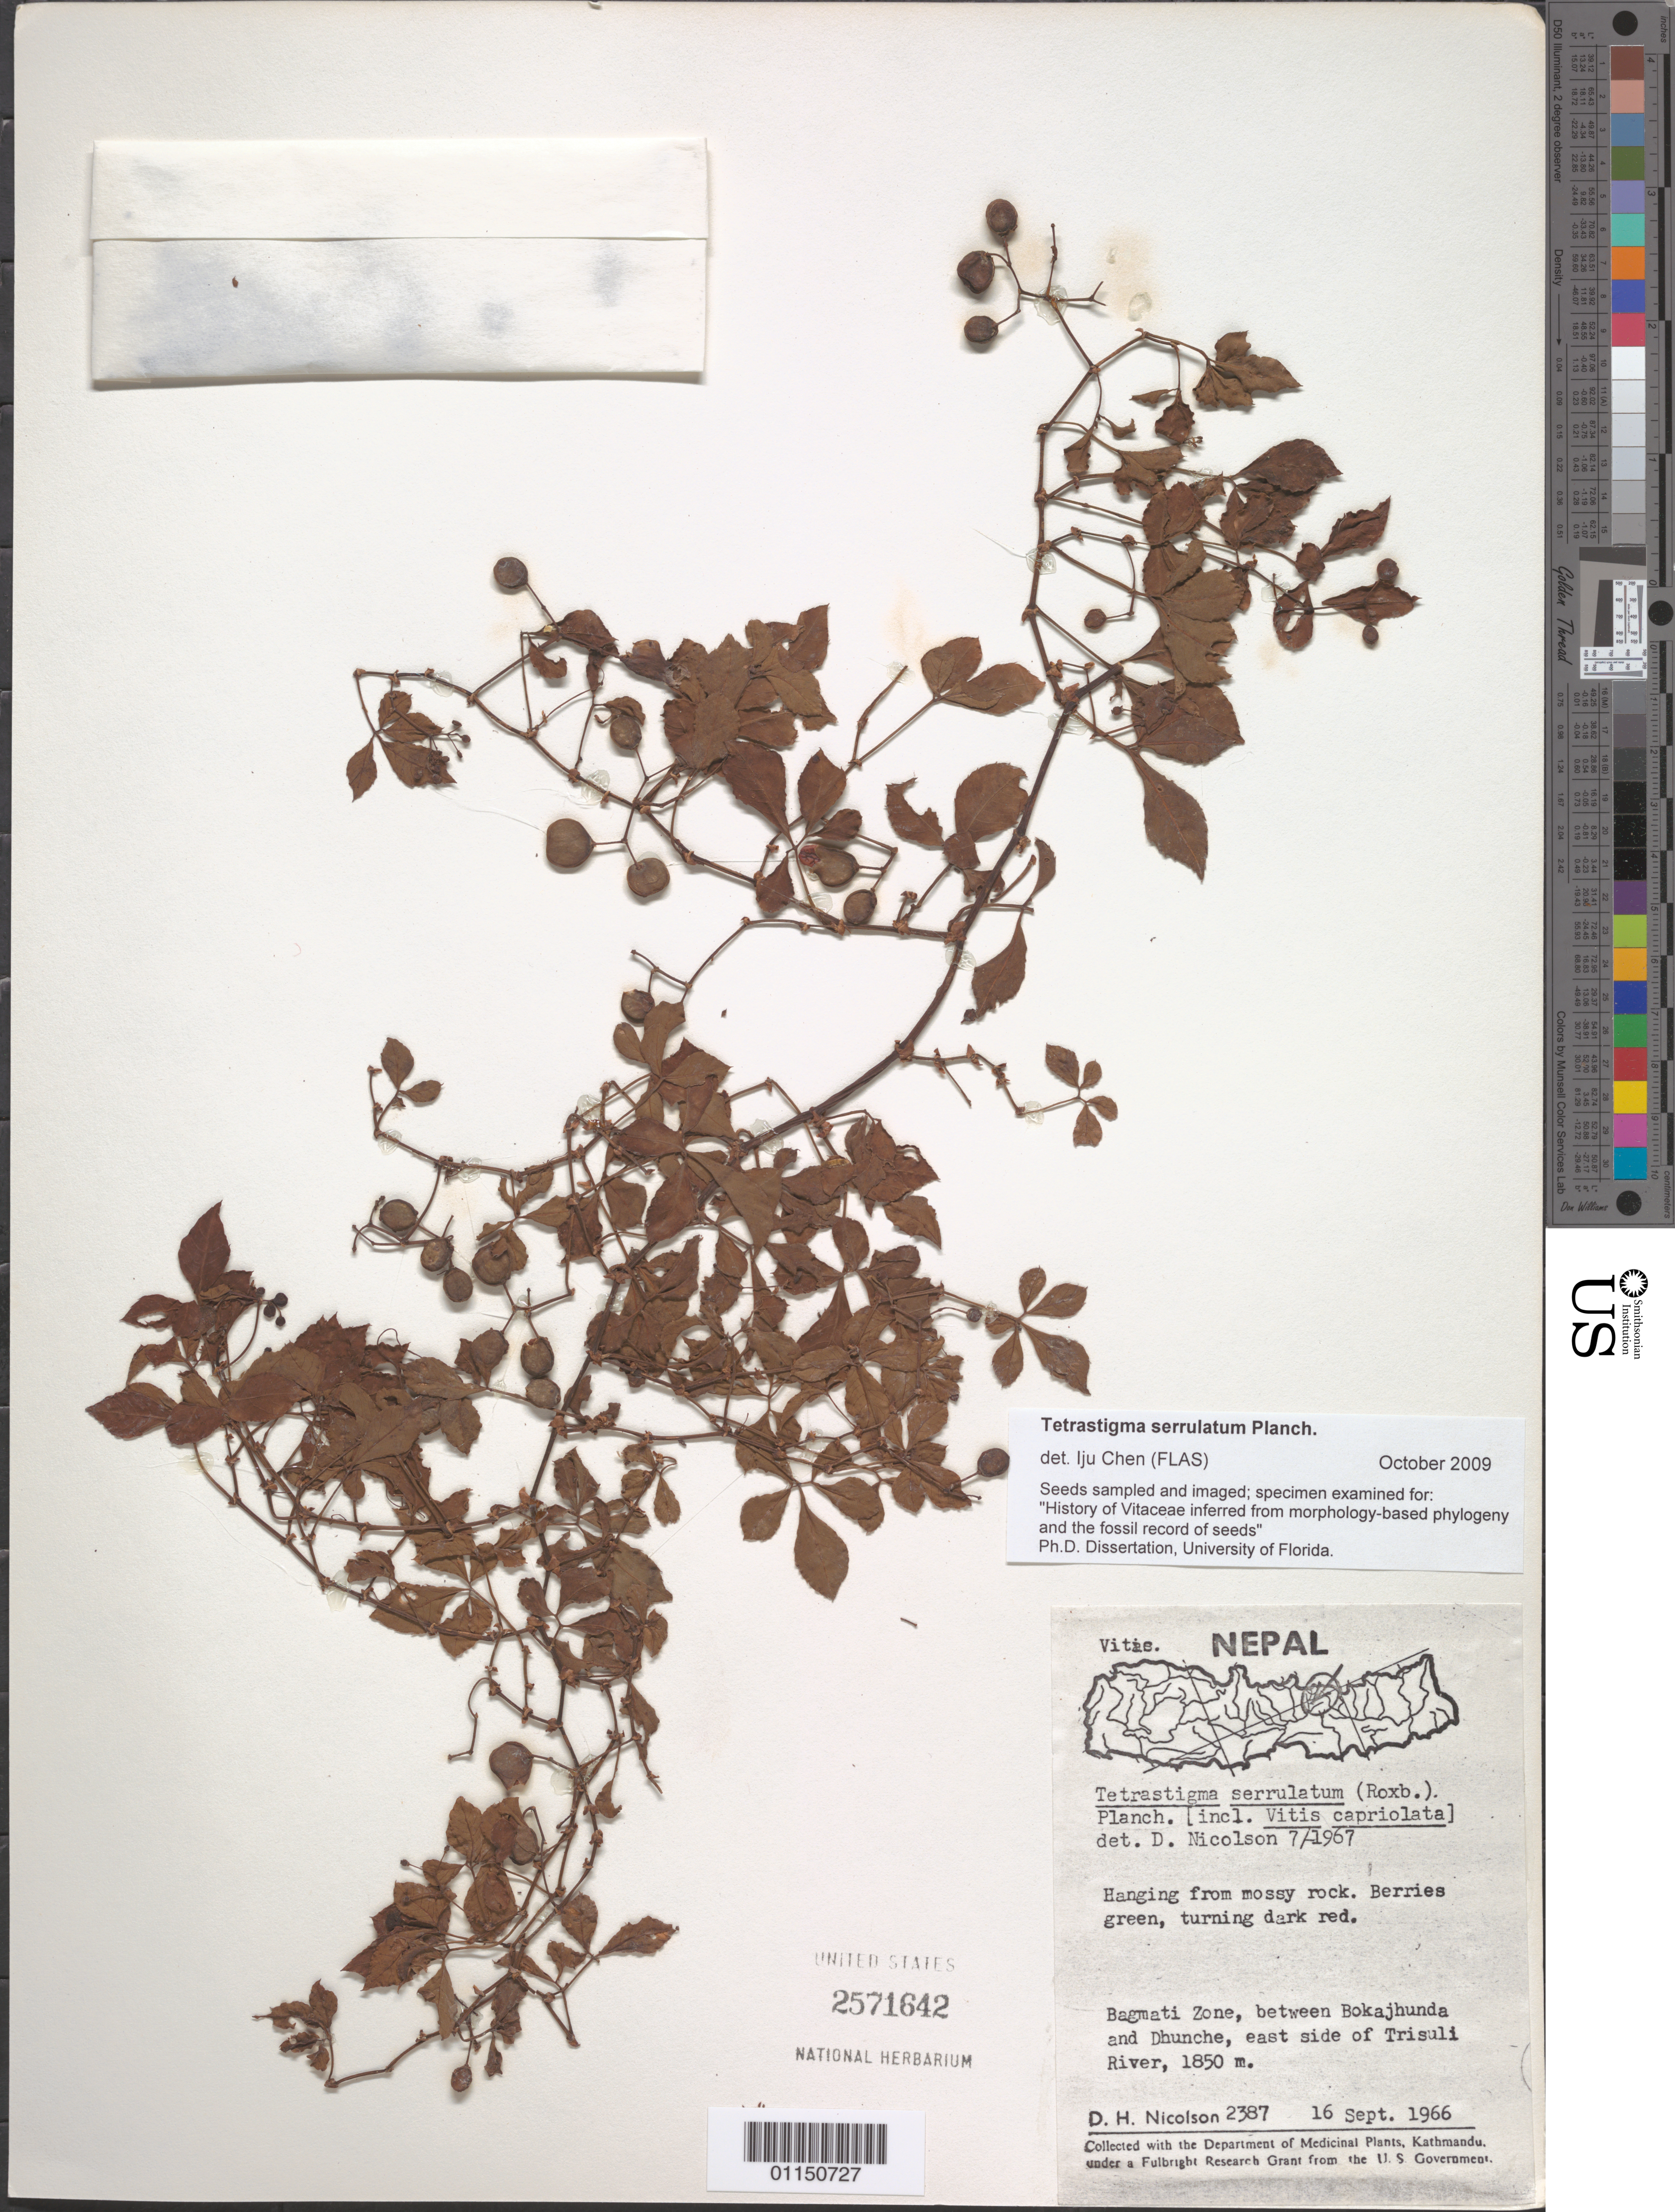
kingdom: Plantae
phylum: Tracheophyta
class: Magnoliopsida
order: Vitales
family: Vitaceae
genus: Tetrastigma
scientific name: Tetrastigma serrulatum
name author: (Roxb.) Planch.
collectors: D. H. Nicolson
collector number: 2387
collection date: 1966-09-16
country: Nepal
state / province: Bagmati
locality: Between Bokajhunda and Dhunche, E side of Trisuli River.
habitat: Hanging from mossy rock.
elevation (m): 1850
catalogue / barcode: US 2571642